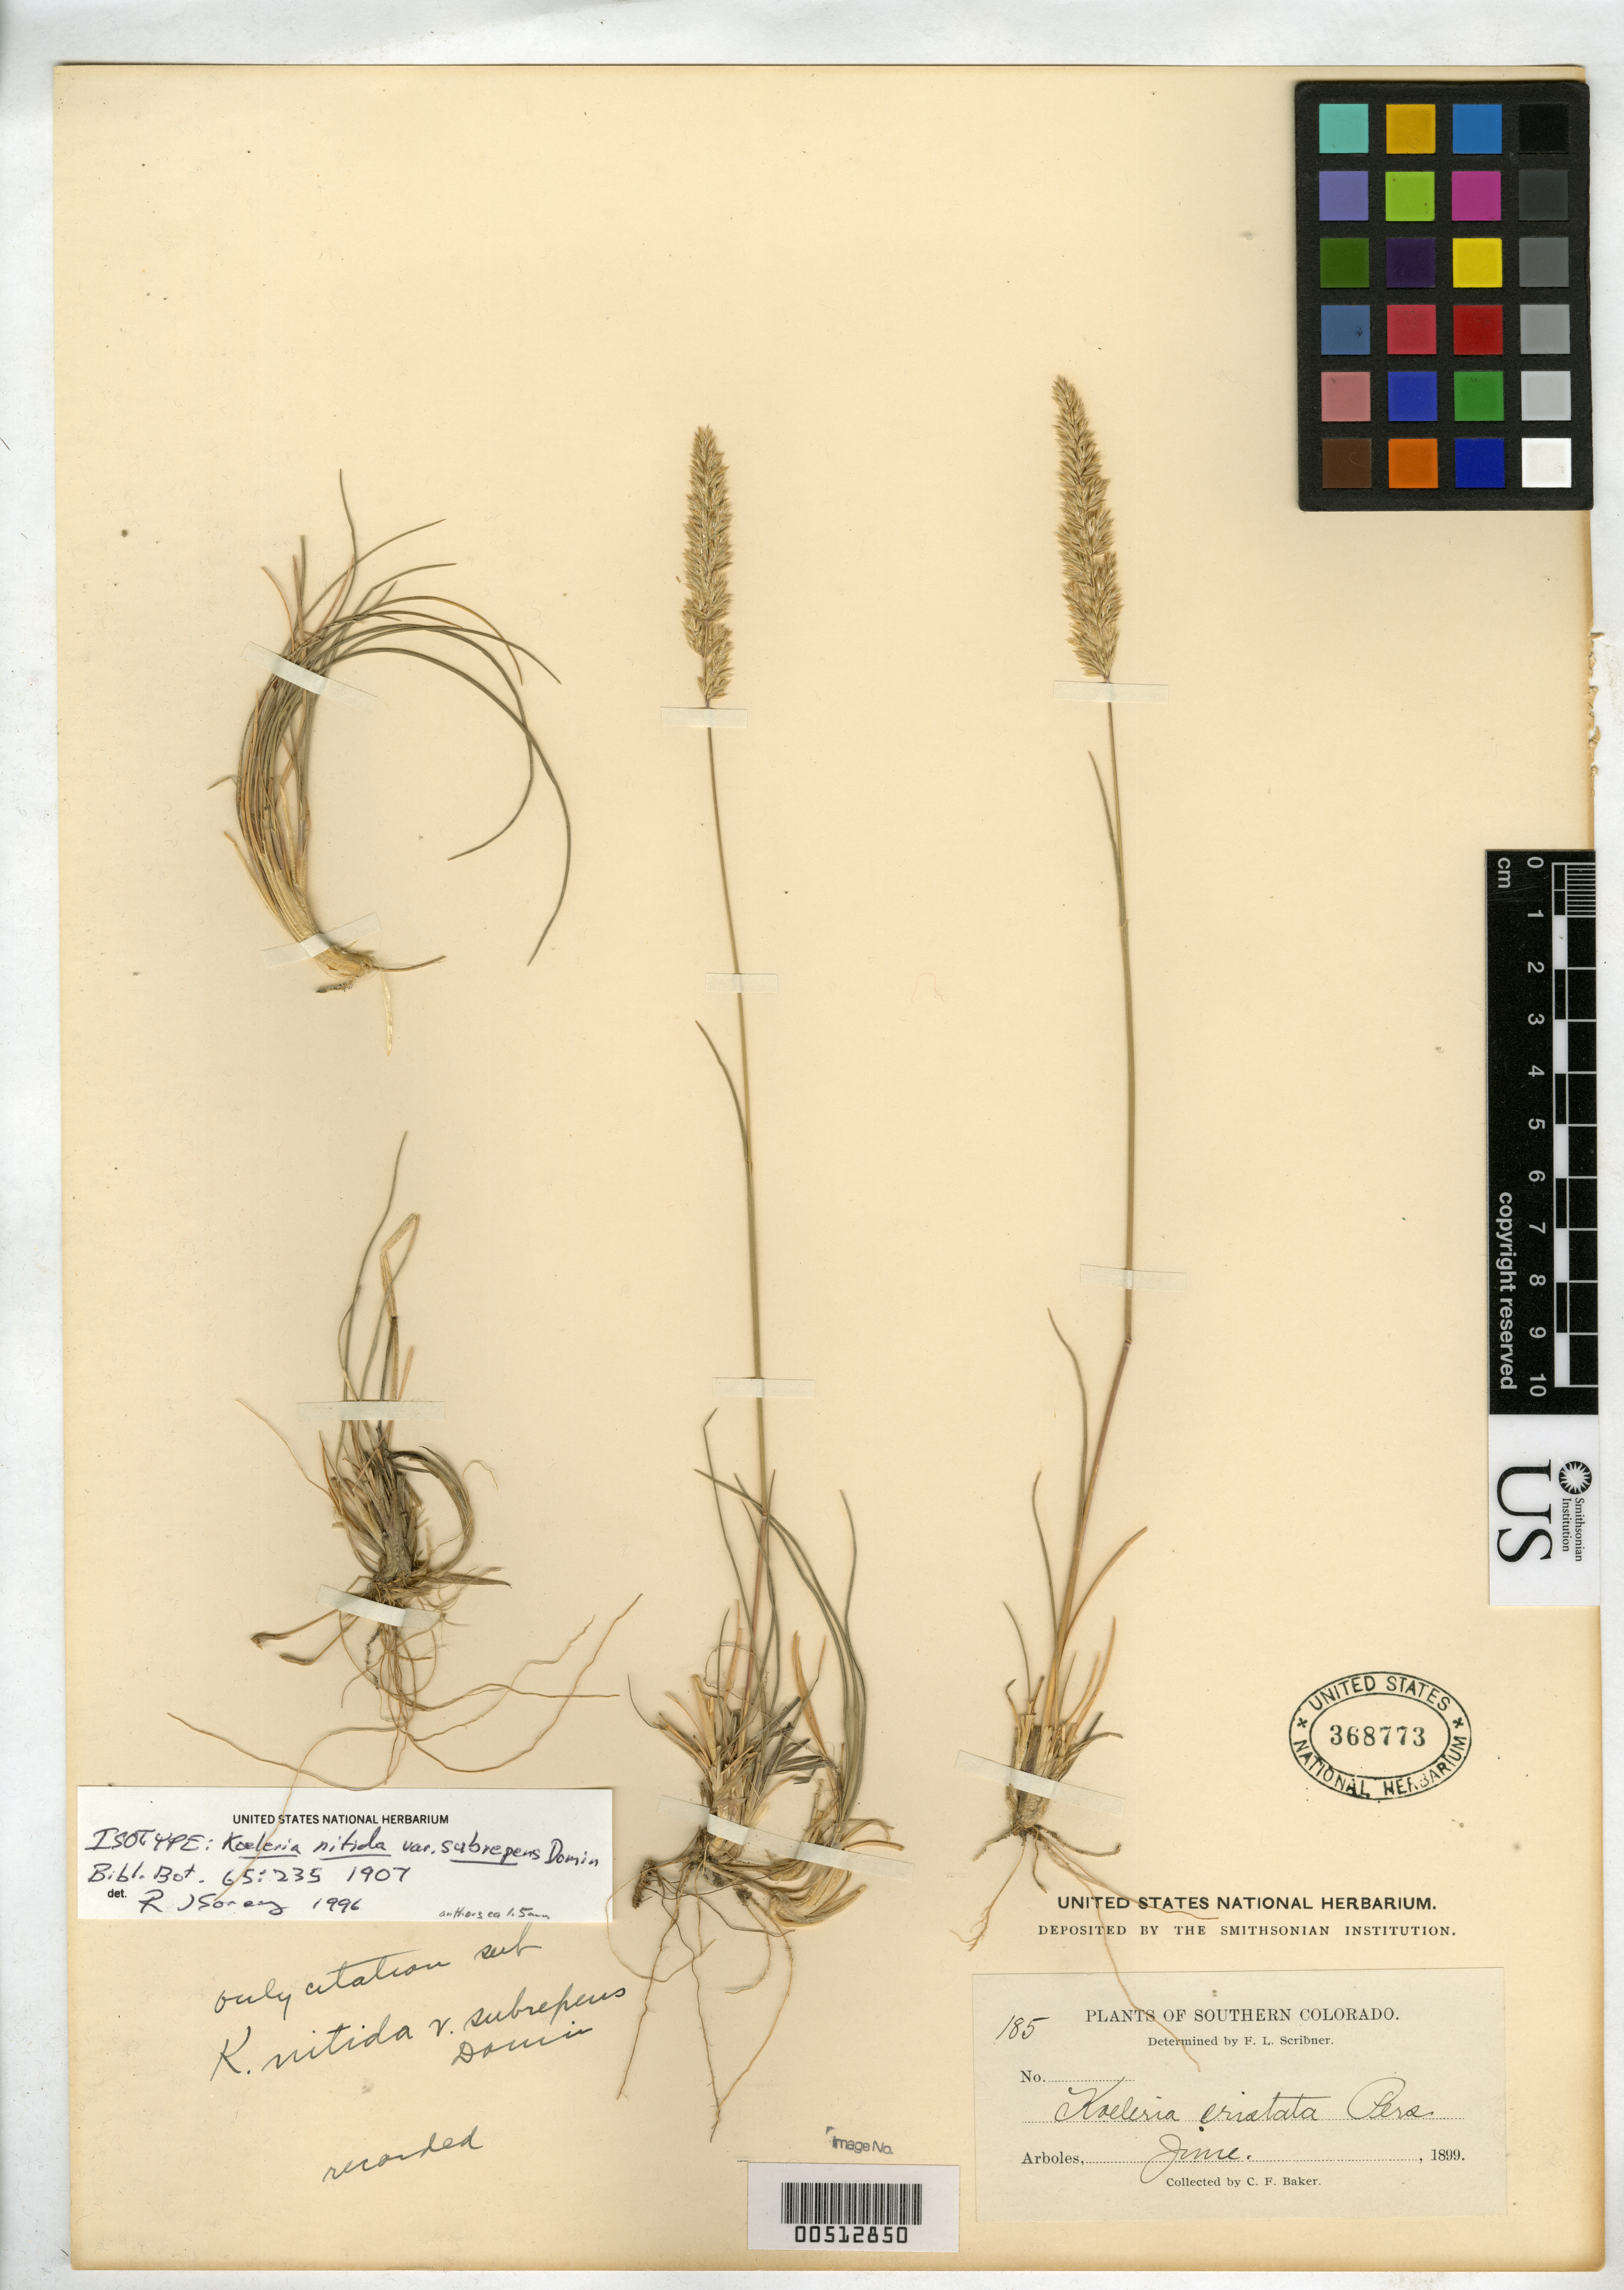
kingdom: Plantae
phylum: Tracheophyta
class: Liliopsida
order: Poales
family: Poaceae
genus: Koeleria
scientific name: Koeleria gracilis var. subrepens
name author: Domin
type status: Isotype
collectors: C. F. Baker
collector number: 185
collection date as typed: Jun 1899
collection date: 1899-06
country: United States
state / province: Colorado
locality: Arboles.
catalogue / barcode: US 368773